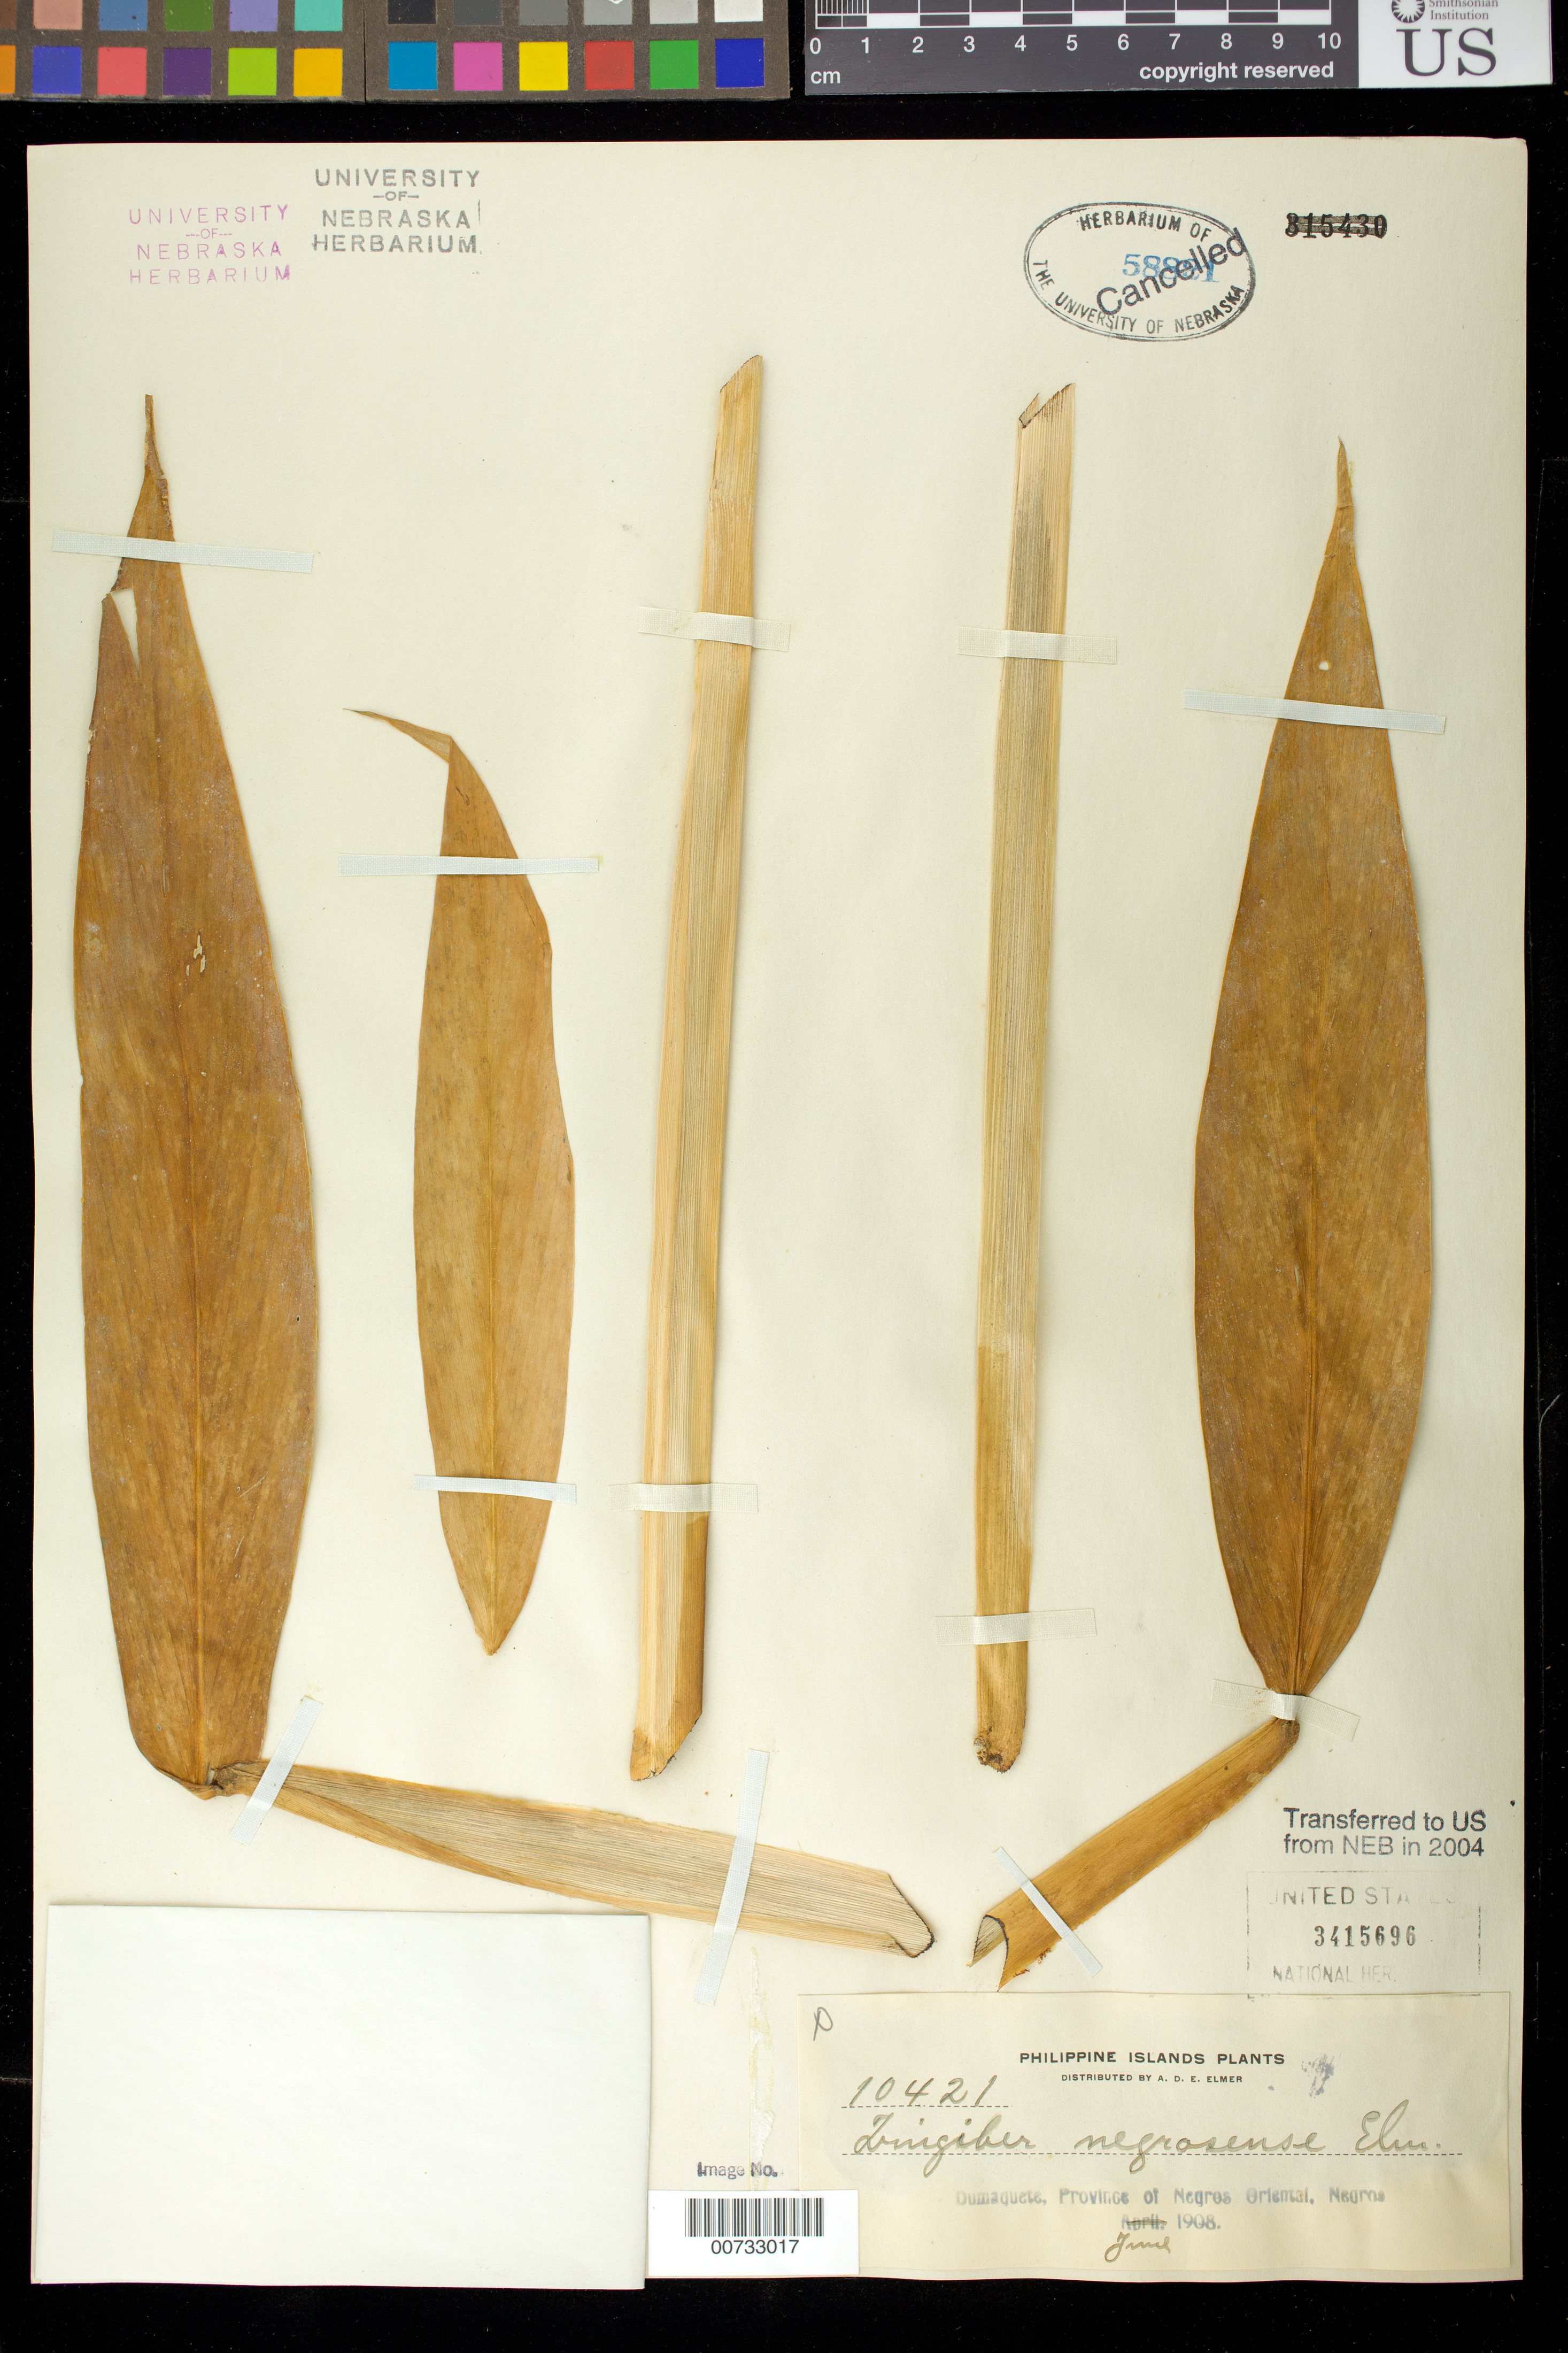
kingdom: Plantae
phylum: Tracheophyta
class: Liliopsida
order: Zingiberales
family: Zingiberaceae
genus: Zingiber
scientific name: Zingiber negrosense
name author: Elmer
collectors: A. D. E. Elmer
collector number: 10421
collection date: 1908-06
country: Philippines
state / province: Central Visayas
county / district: Negros Oriental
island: Negros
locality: Dumaquerte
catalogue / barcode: US 3415696